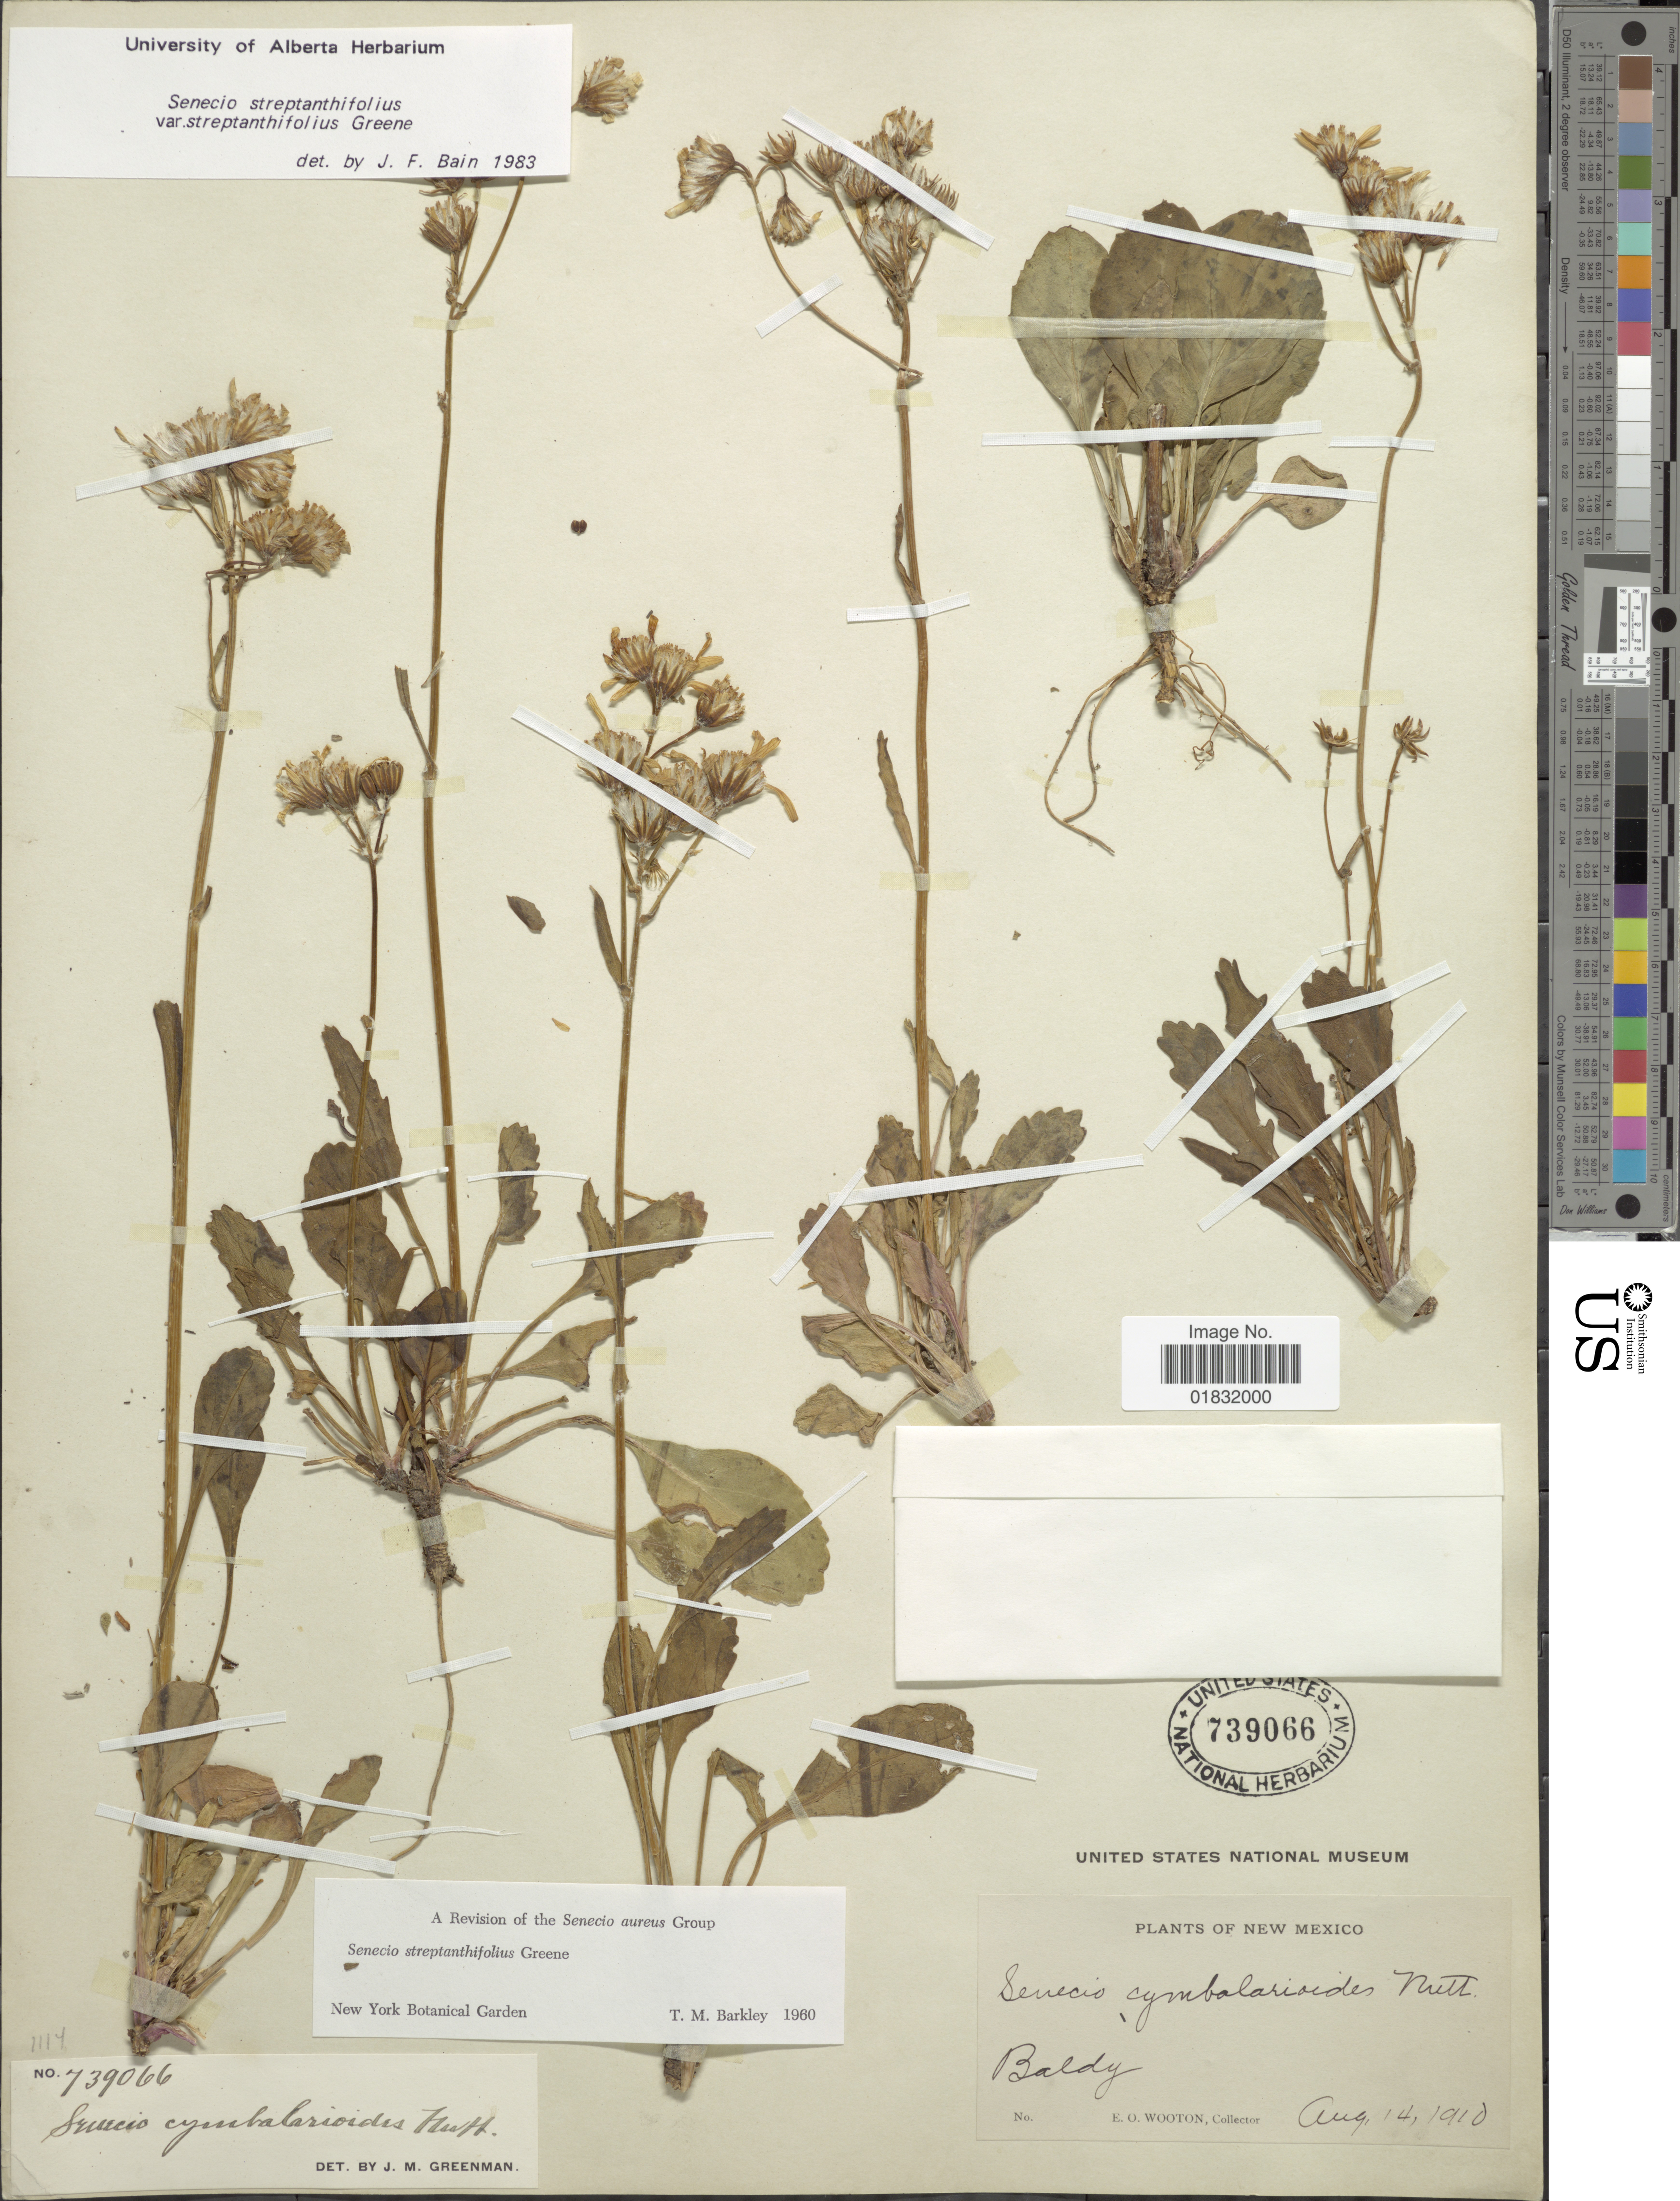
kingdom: Plantae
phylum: Tracheophyta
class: Magnoliopsida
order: Asterales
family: Asteraceae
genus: Packera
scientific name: Packera streptanthifolia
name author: (Greene) W.A. Weber & Á. Löve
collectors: E. O. Wooton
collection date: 1910-08-14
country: United States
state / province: New Mexico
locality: Baldy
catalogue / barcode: US 739066